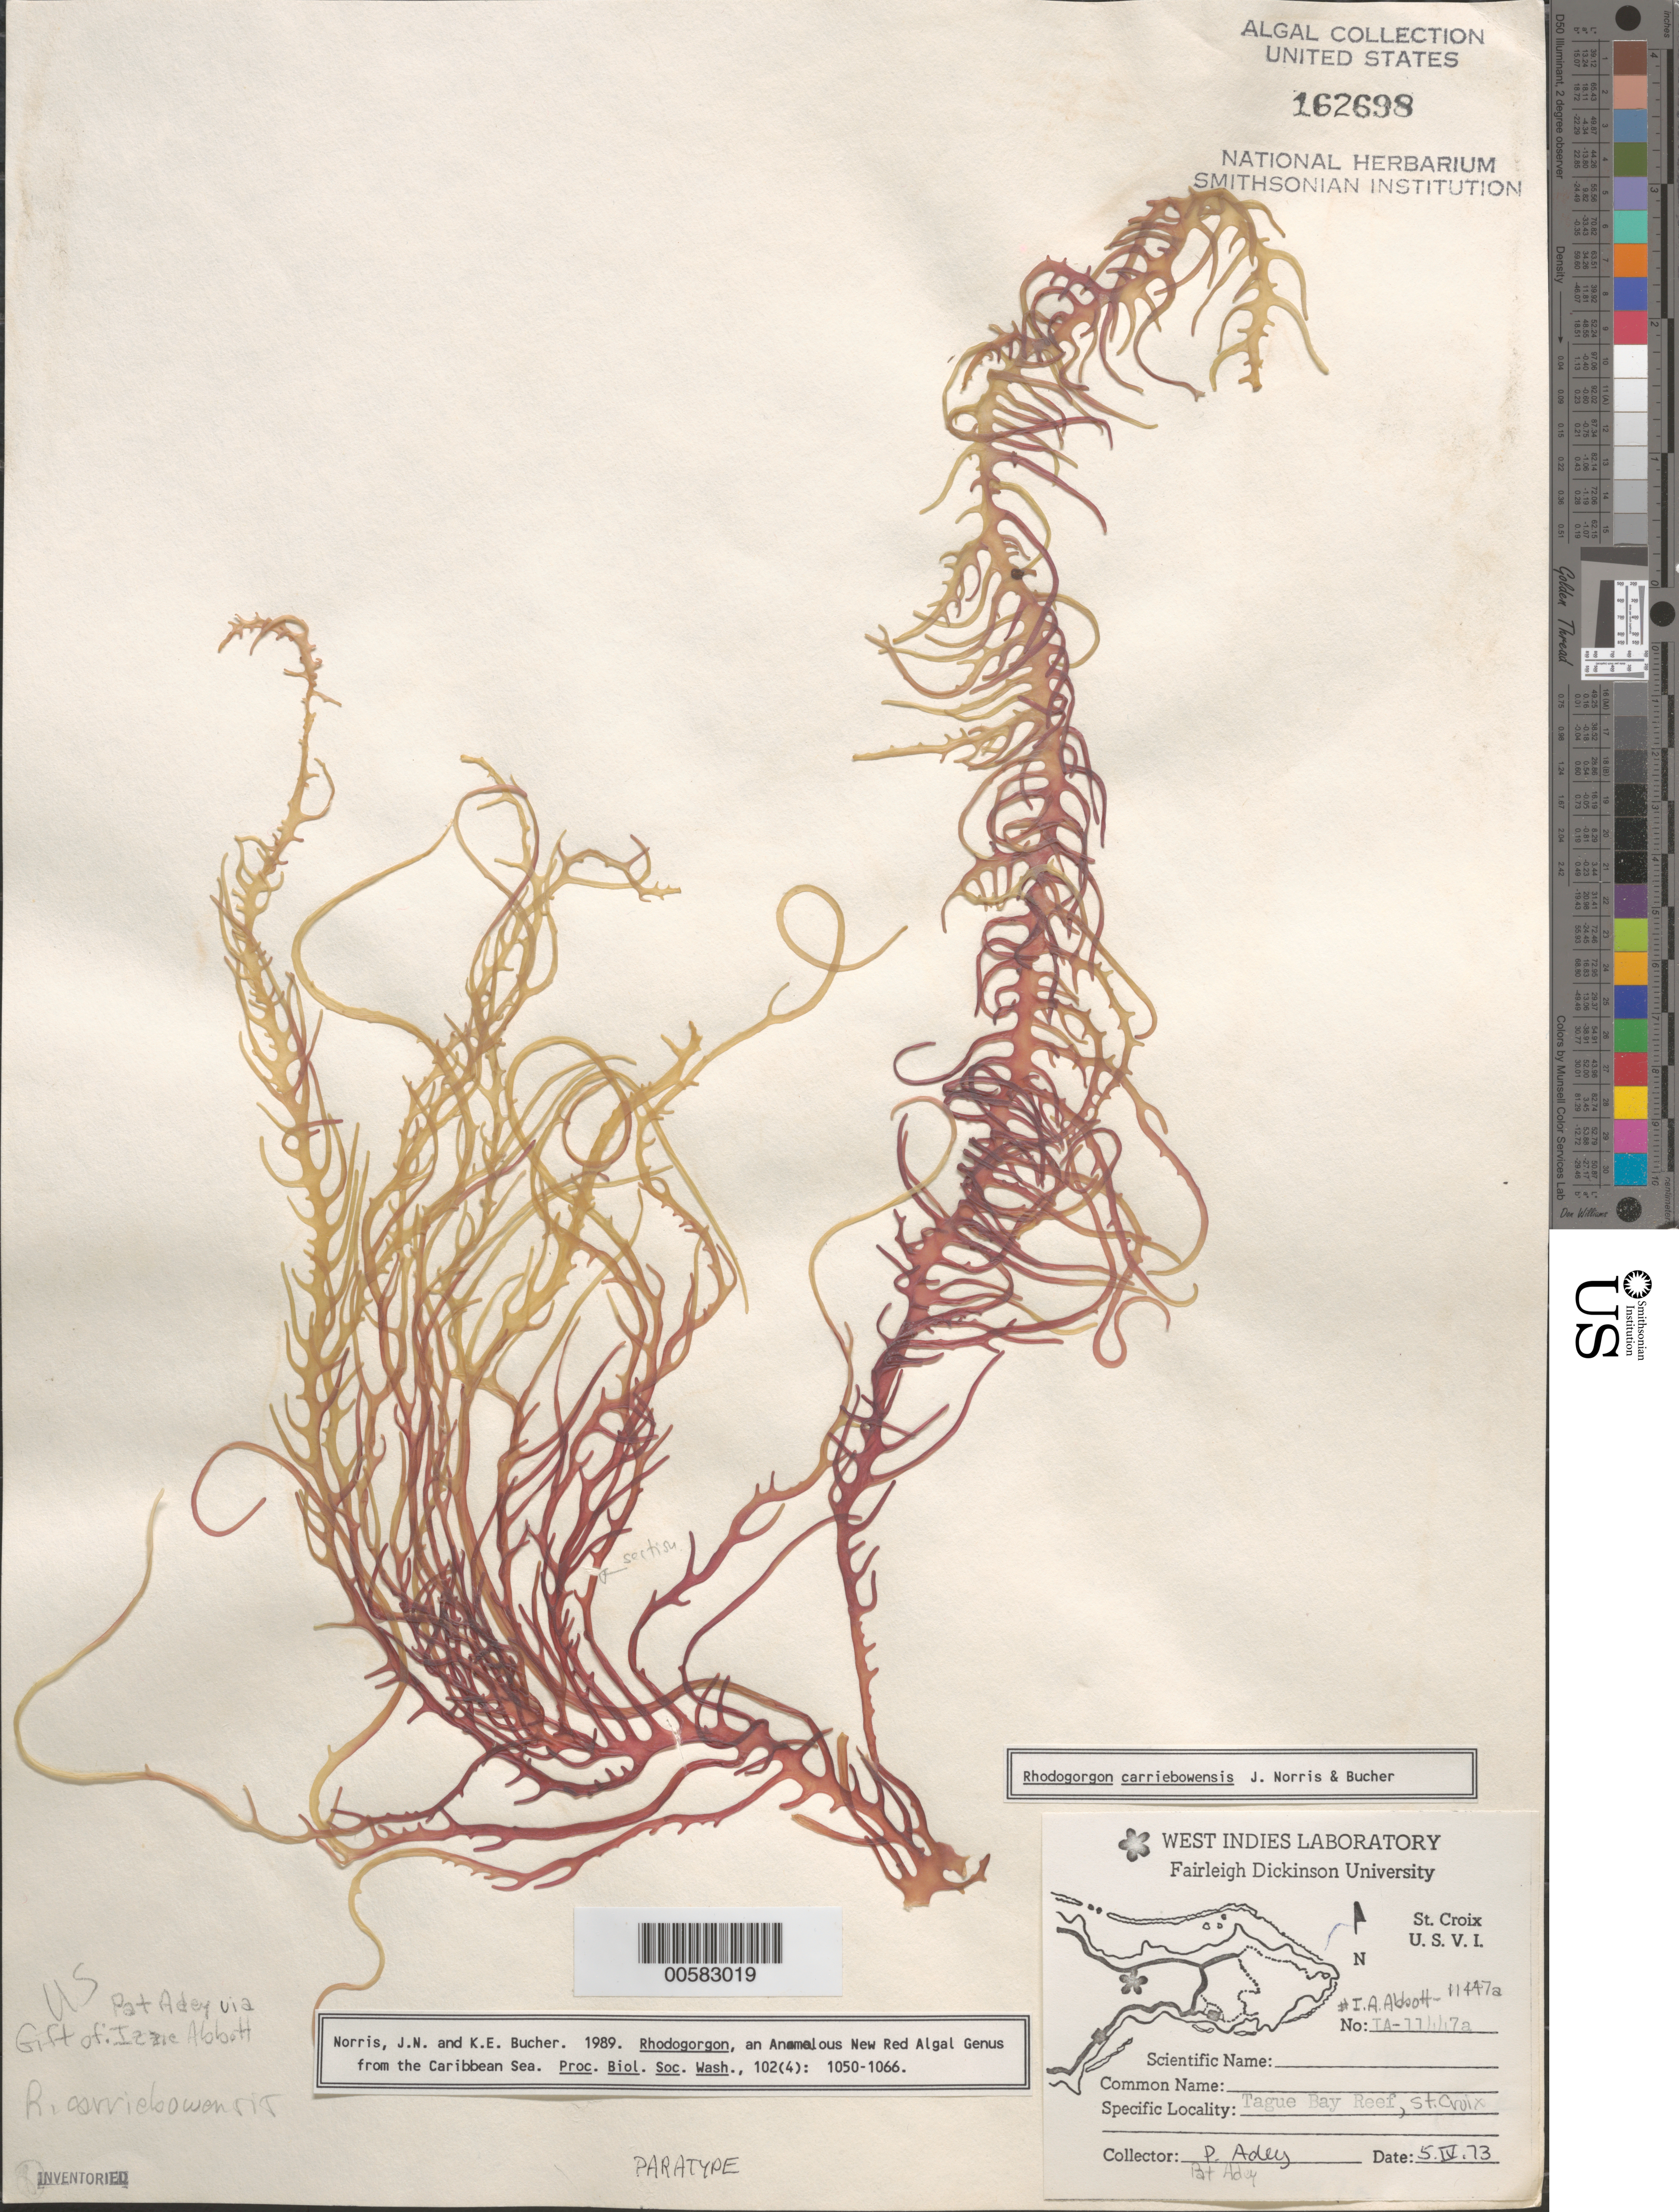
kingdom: Plantae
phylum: Rhodophyta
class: Florideophyceae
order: Rhodogorgonales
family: Rhodogorgonaceae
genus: Rhodogorgon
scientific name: Rhodogorgon ramosissima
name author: J.N. Norris & K.E. Bucher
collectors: P. J. Adey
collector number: IAA 11447a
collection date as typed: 05 Apr 1973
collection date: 1973-04-05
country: U.S. Virgin Islands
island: St. Croix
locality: Tague Bay Reef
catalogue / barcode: US 162698